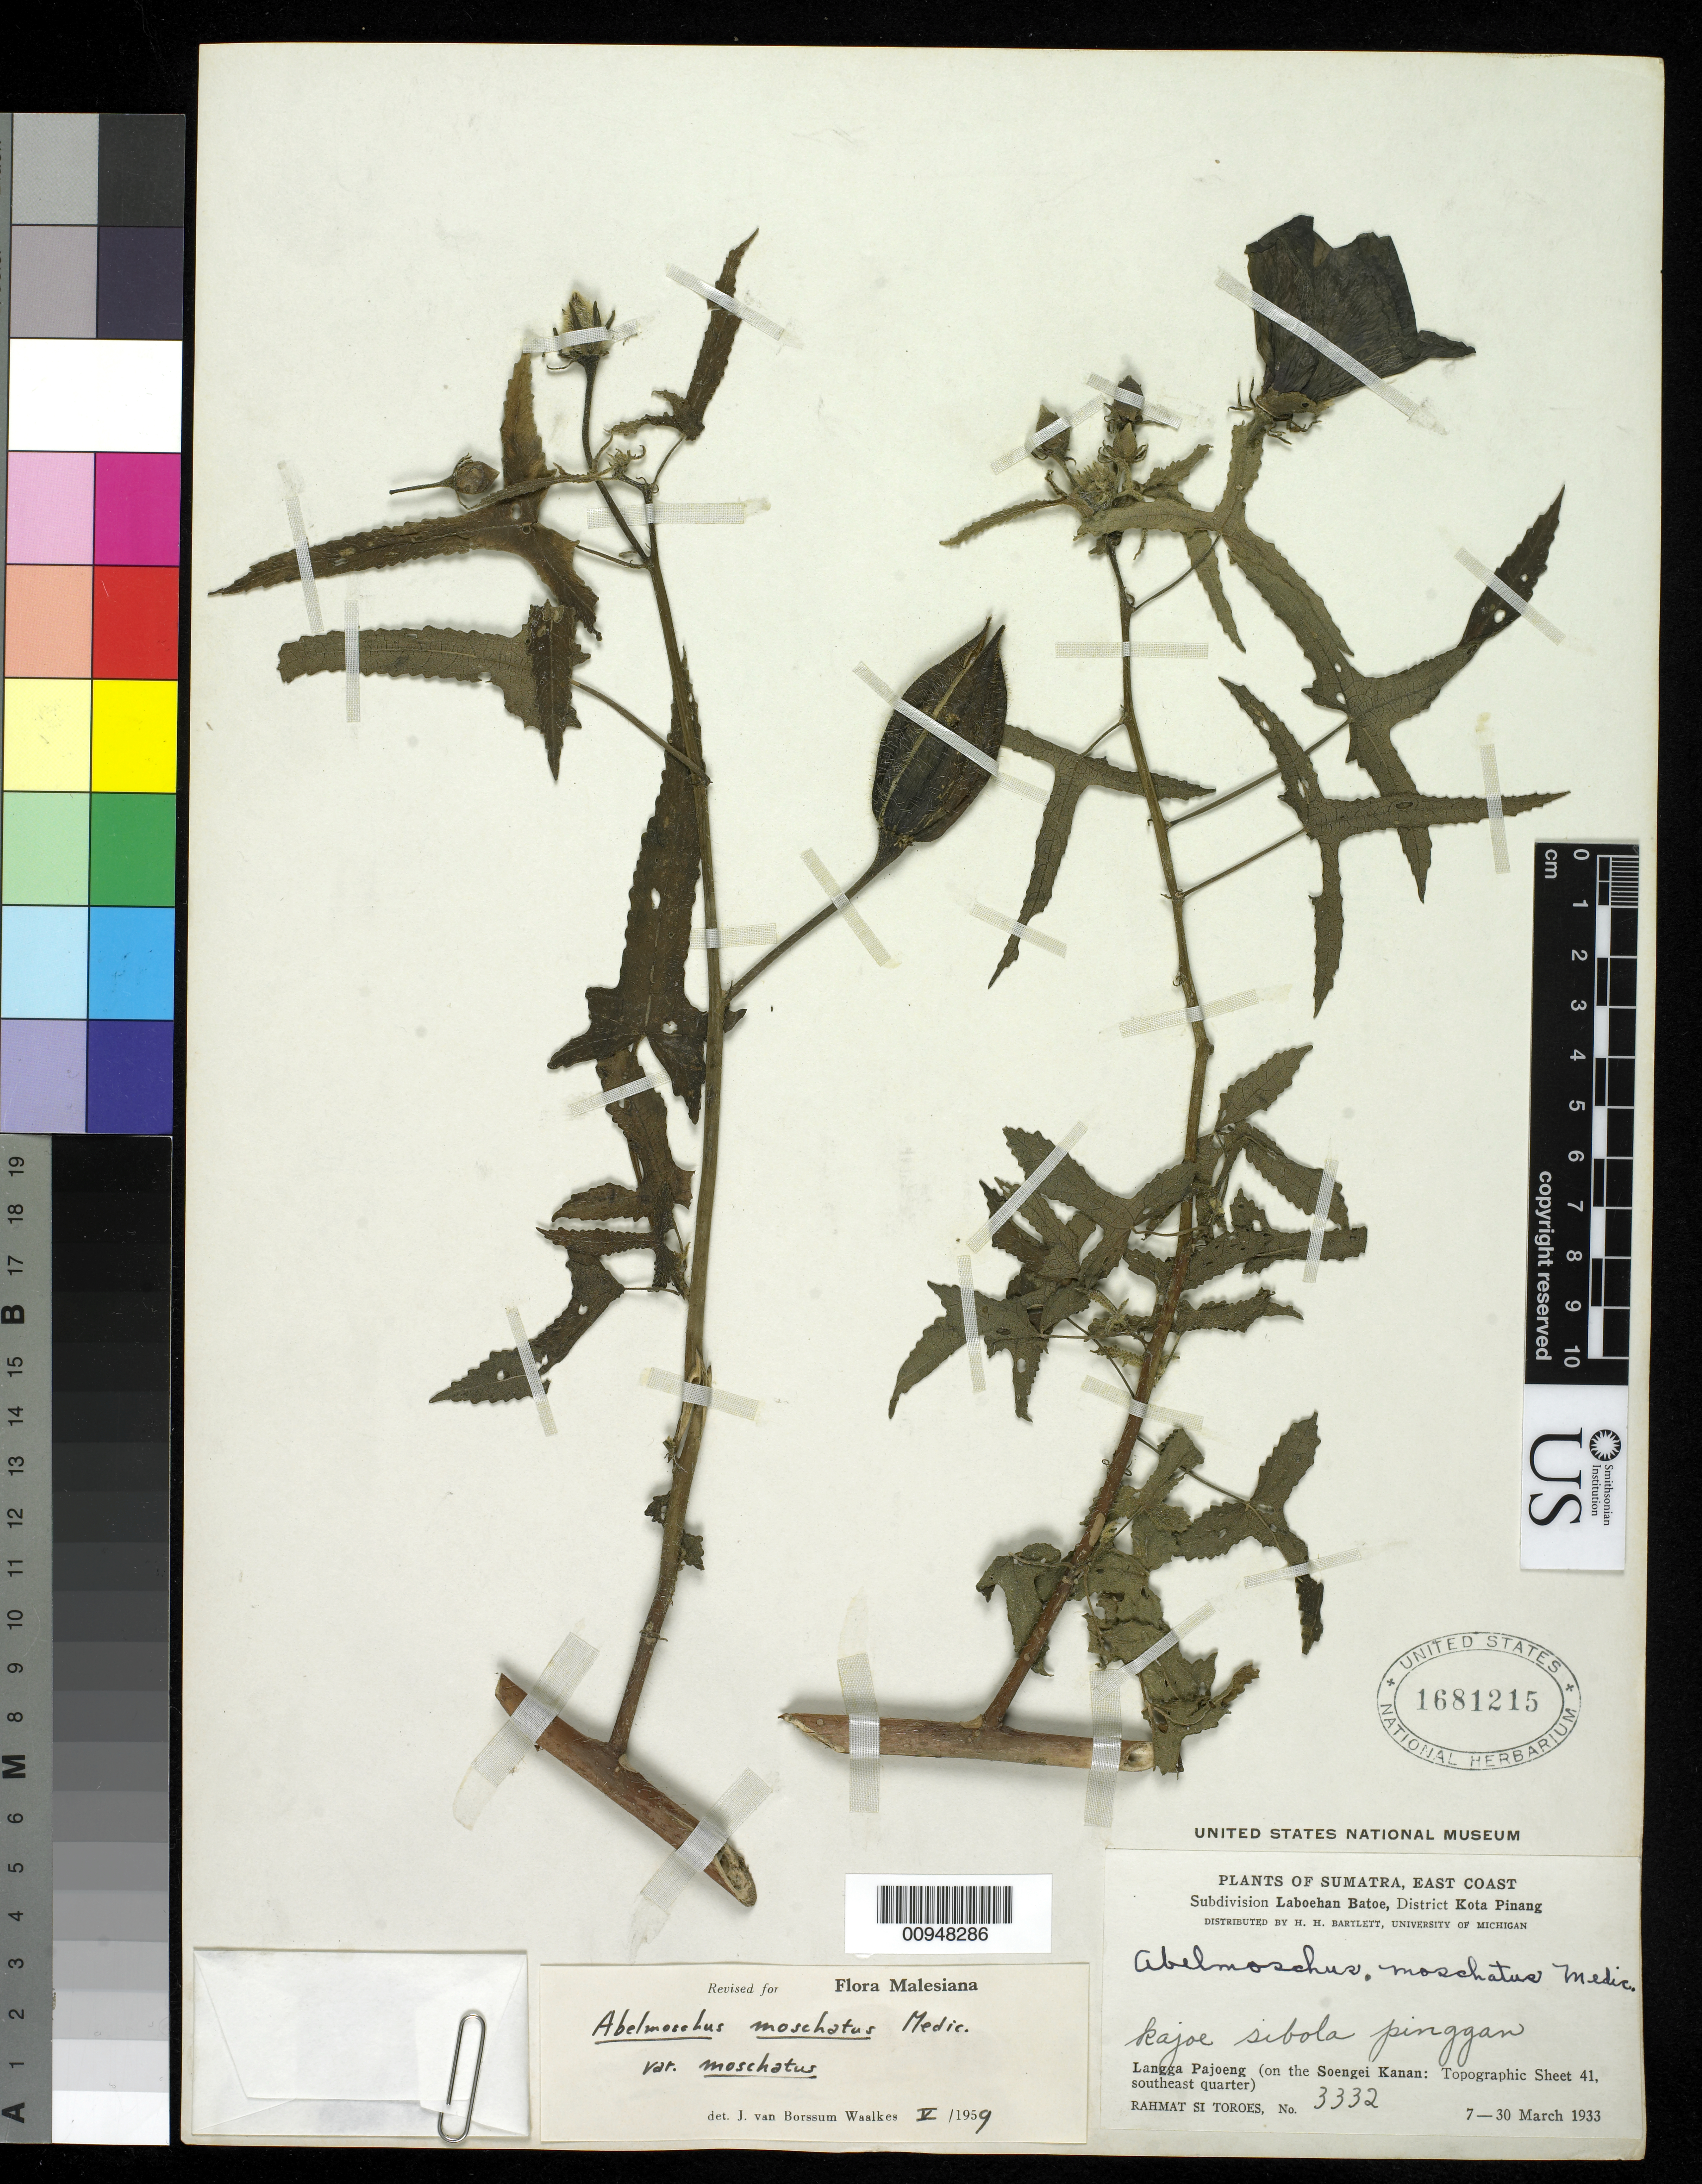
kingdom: Plantae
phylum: Tracheophyta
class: Magnoliopsida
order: Malvales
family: Malvaceae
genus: Abelmoschus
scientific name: Abelmoschus moschatus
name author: Medik.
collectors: Rahmat Si Boeea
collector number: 3332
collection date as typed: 07 Mar 1933 to 30 Mar 1933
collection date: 1933-03-07/1933-03-30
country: Indonesia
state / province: Sumatra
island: Sumatra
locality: Subdivision Laboehan Batoe, District Kota Pinang.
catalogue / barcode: US 1681215